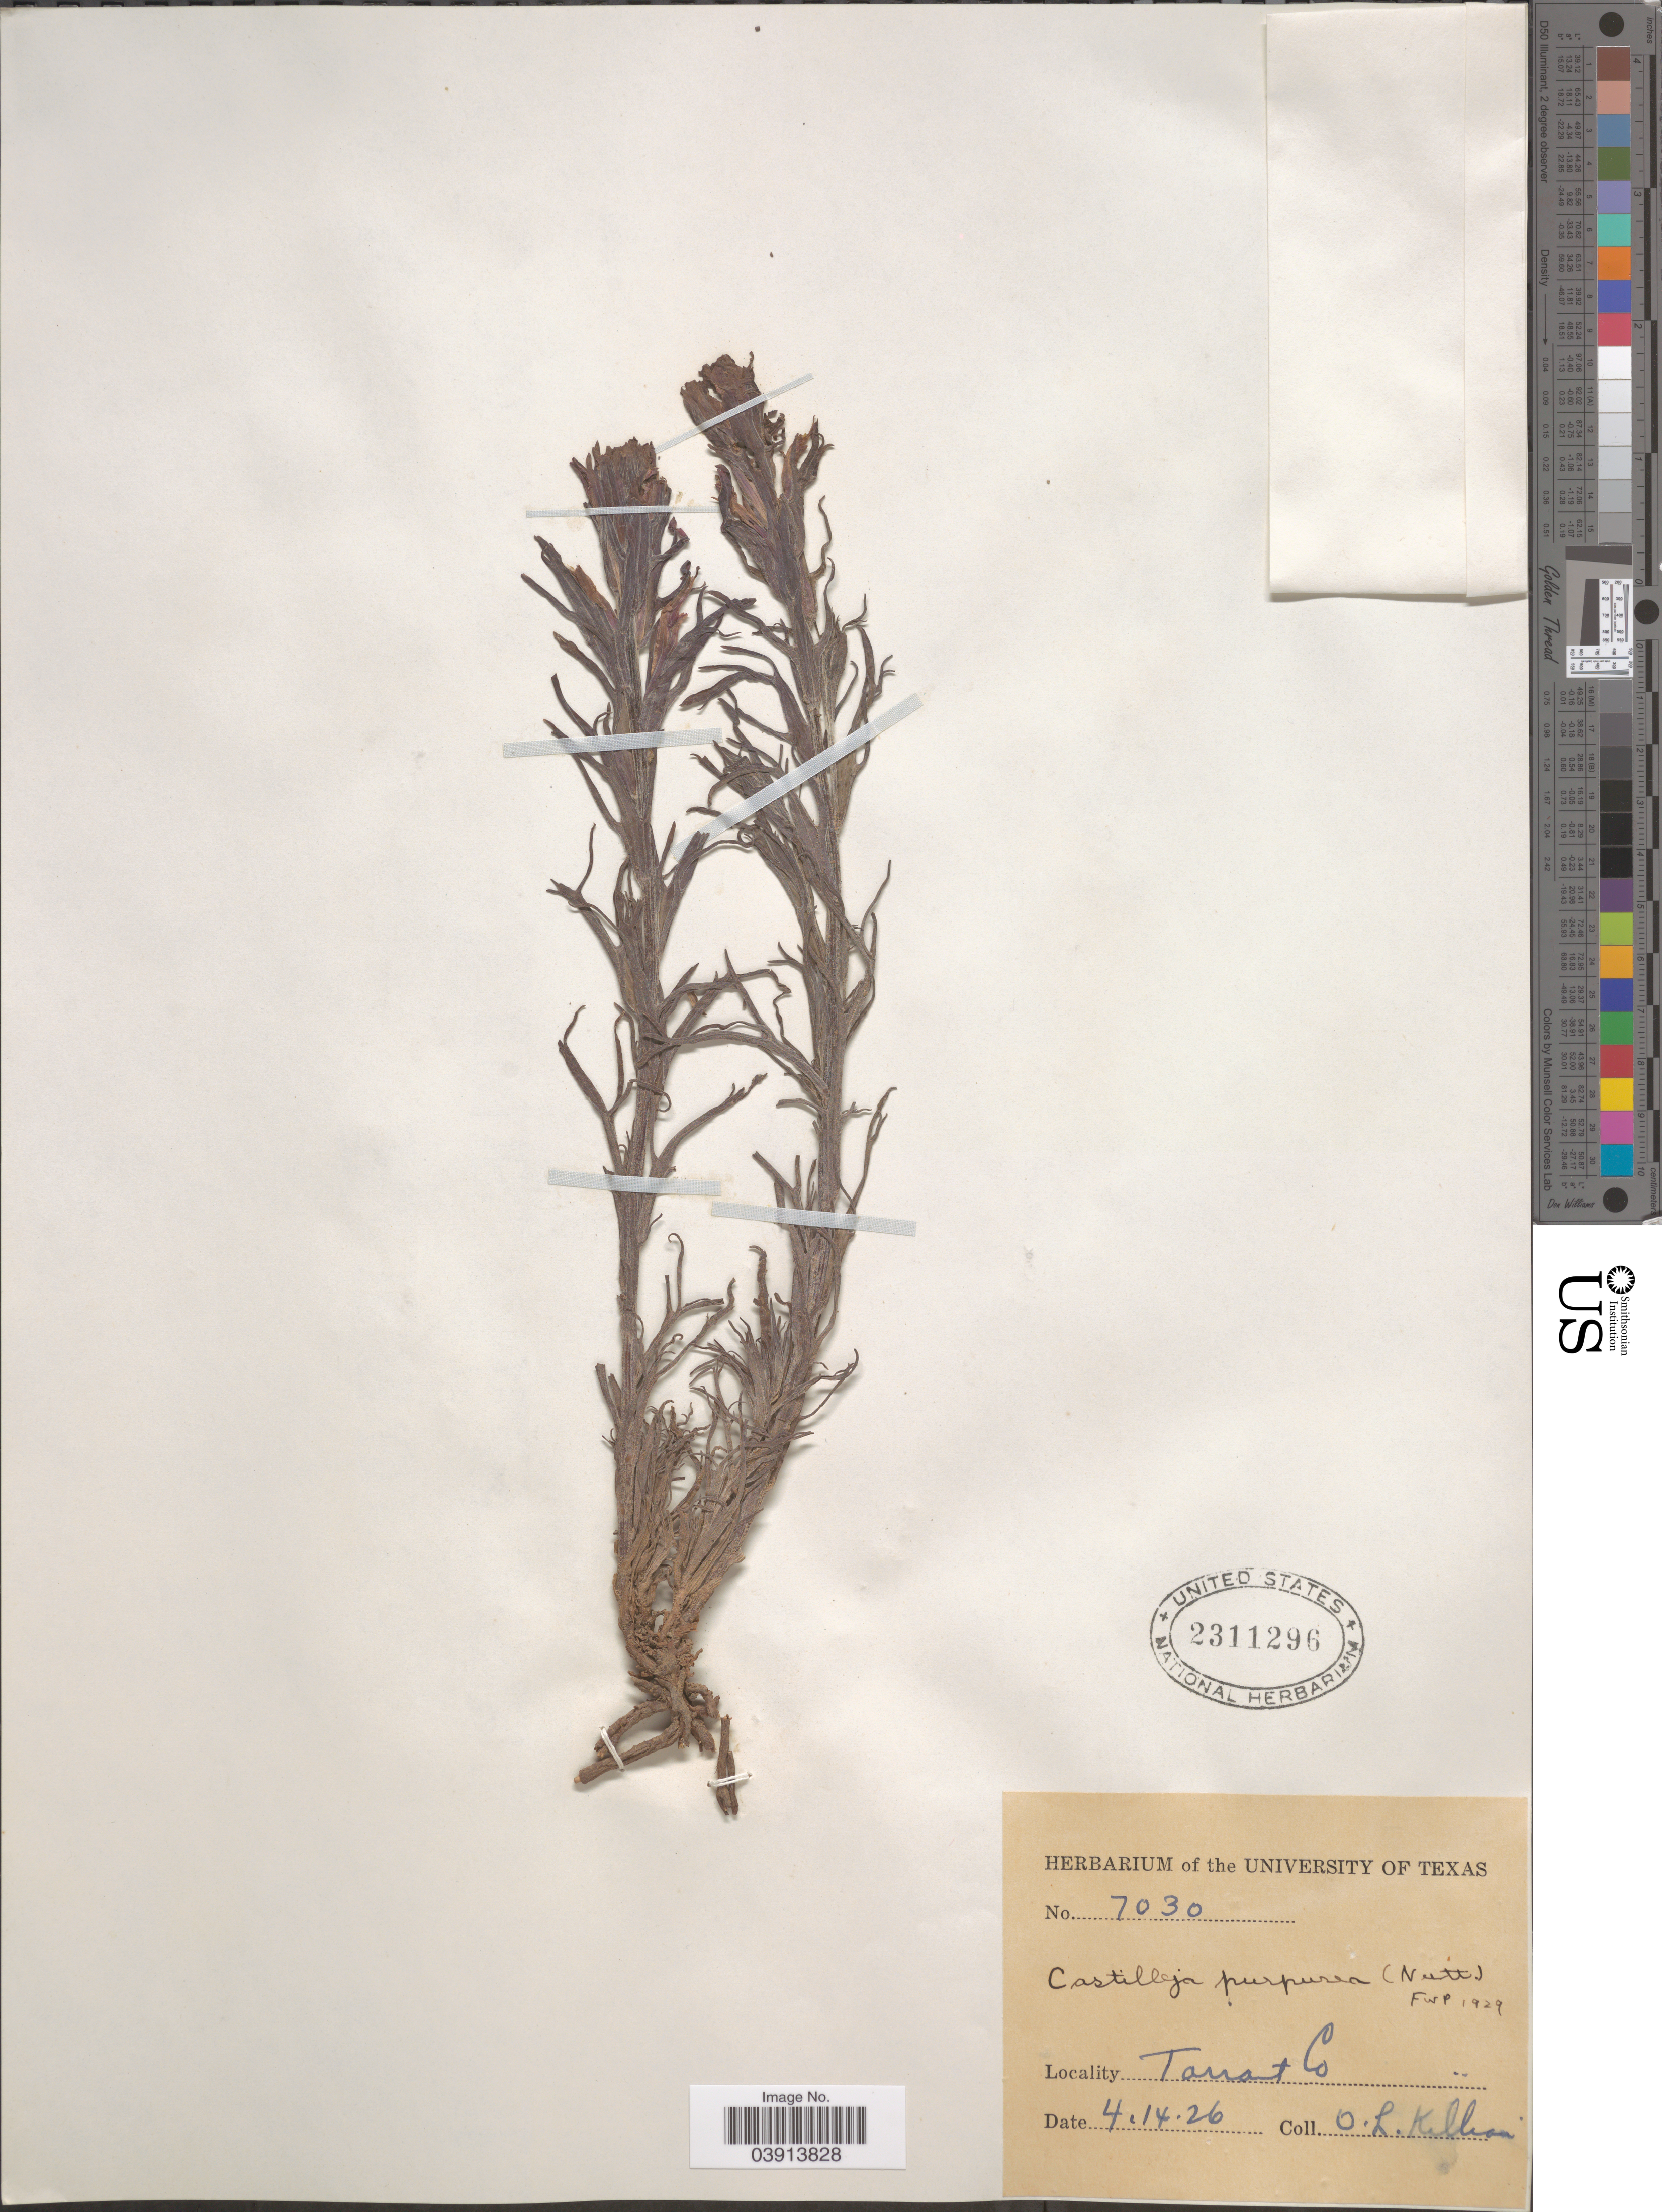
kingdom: Plantae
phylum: Tracheophyta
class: Magnoliopsida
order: Lamiales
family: Orobanchaceae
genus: Castilleja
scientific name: Castilleja purpurea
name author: (Nutt.) G. Don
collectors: O. Killian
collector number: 7030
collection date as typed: Transcribed d/m/y: 14/4/26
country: United States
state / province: Texas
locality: Tarrant Co.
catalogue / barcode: US 2311296